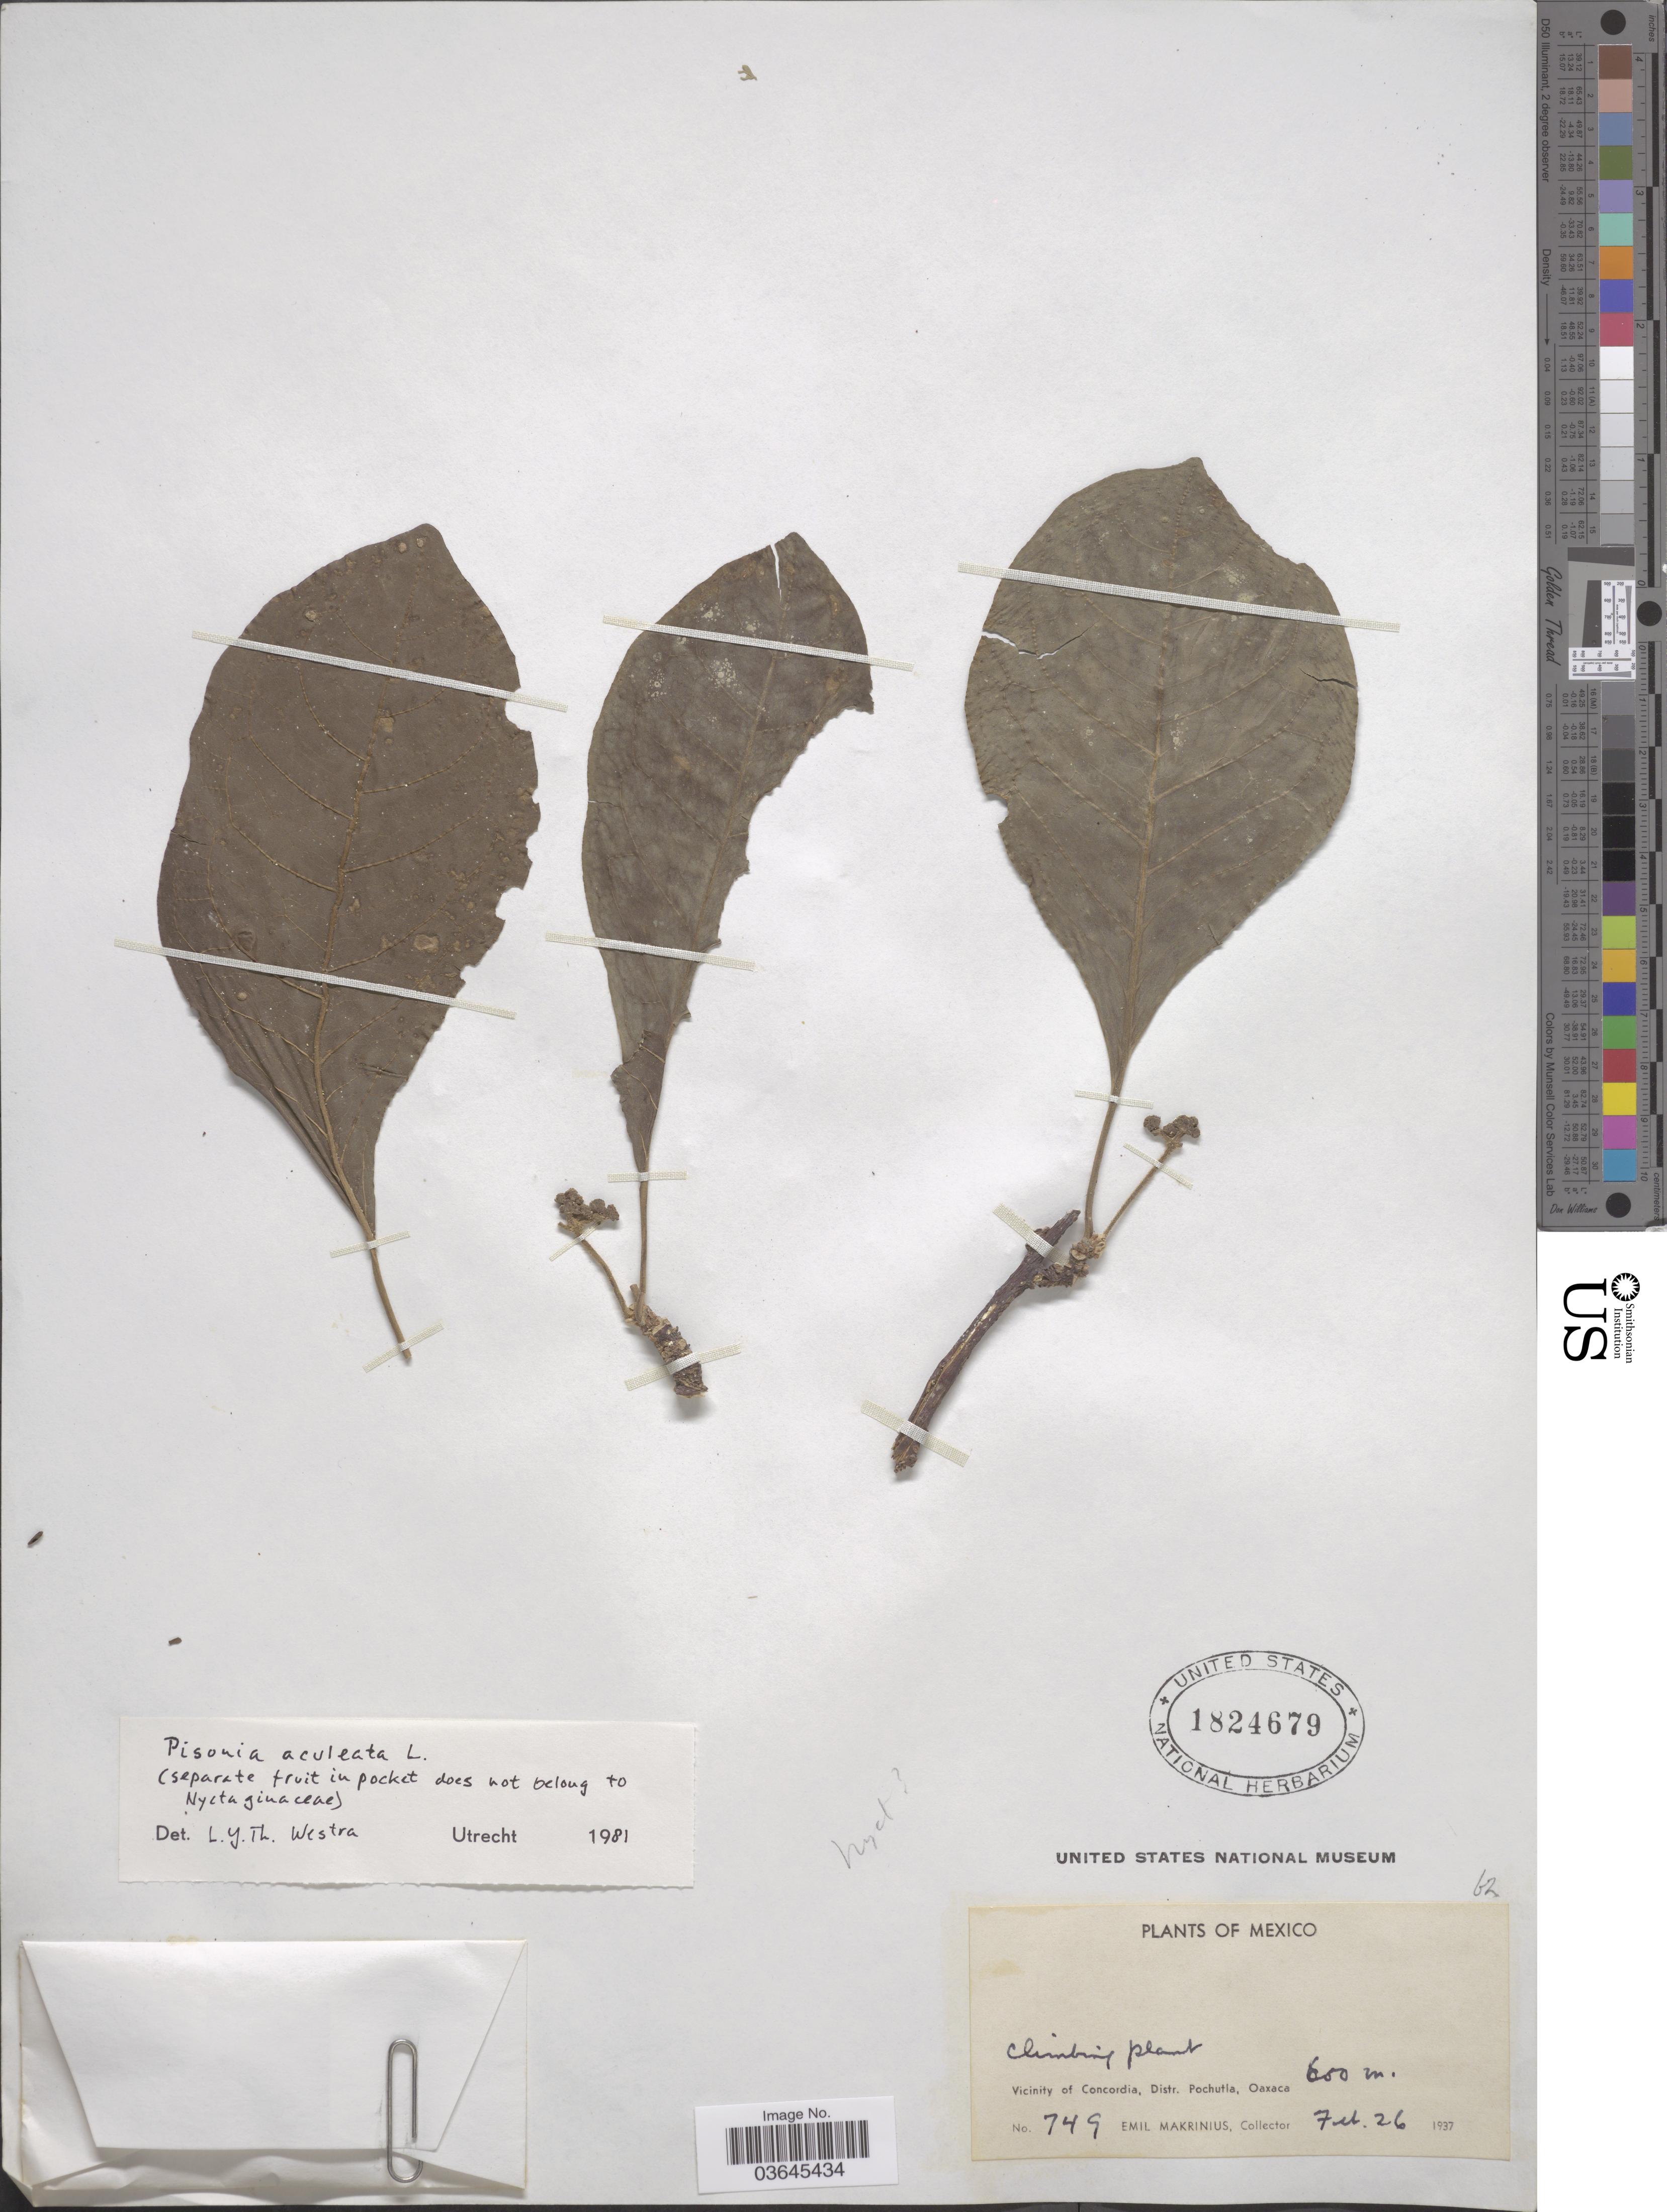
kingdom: Plantae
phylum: Tracheophyta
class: Magnoliopsida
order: Caryophyllales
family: Nyctaginaceae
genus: Pisonia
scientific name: Pisonia aculeata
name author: L.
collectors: E. Makrinius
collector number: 749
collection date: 1937-02-26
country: Mexico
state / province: Oaxaca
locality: Vicinity of Concordia, Distr. Pochutla.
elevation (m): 650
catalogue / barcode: US 1824679